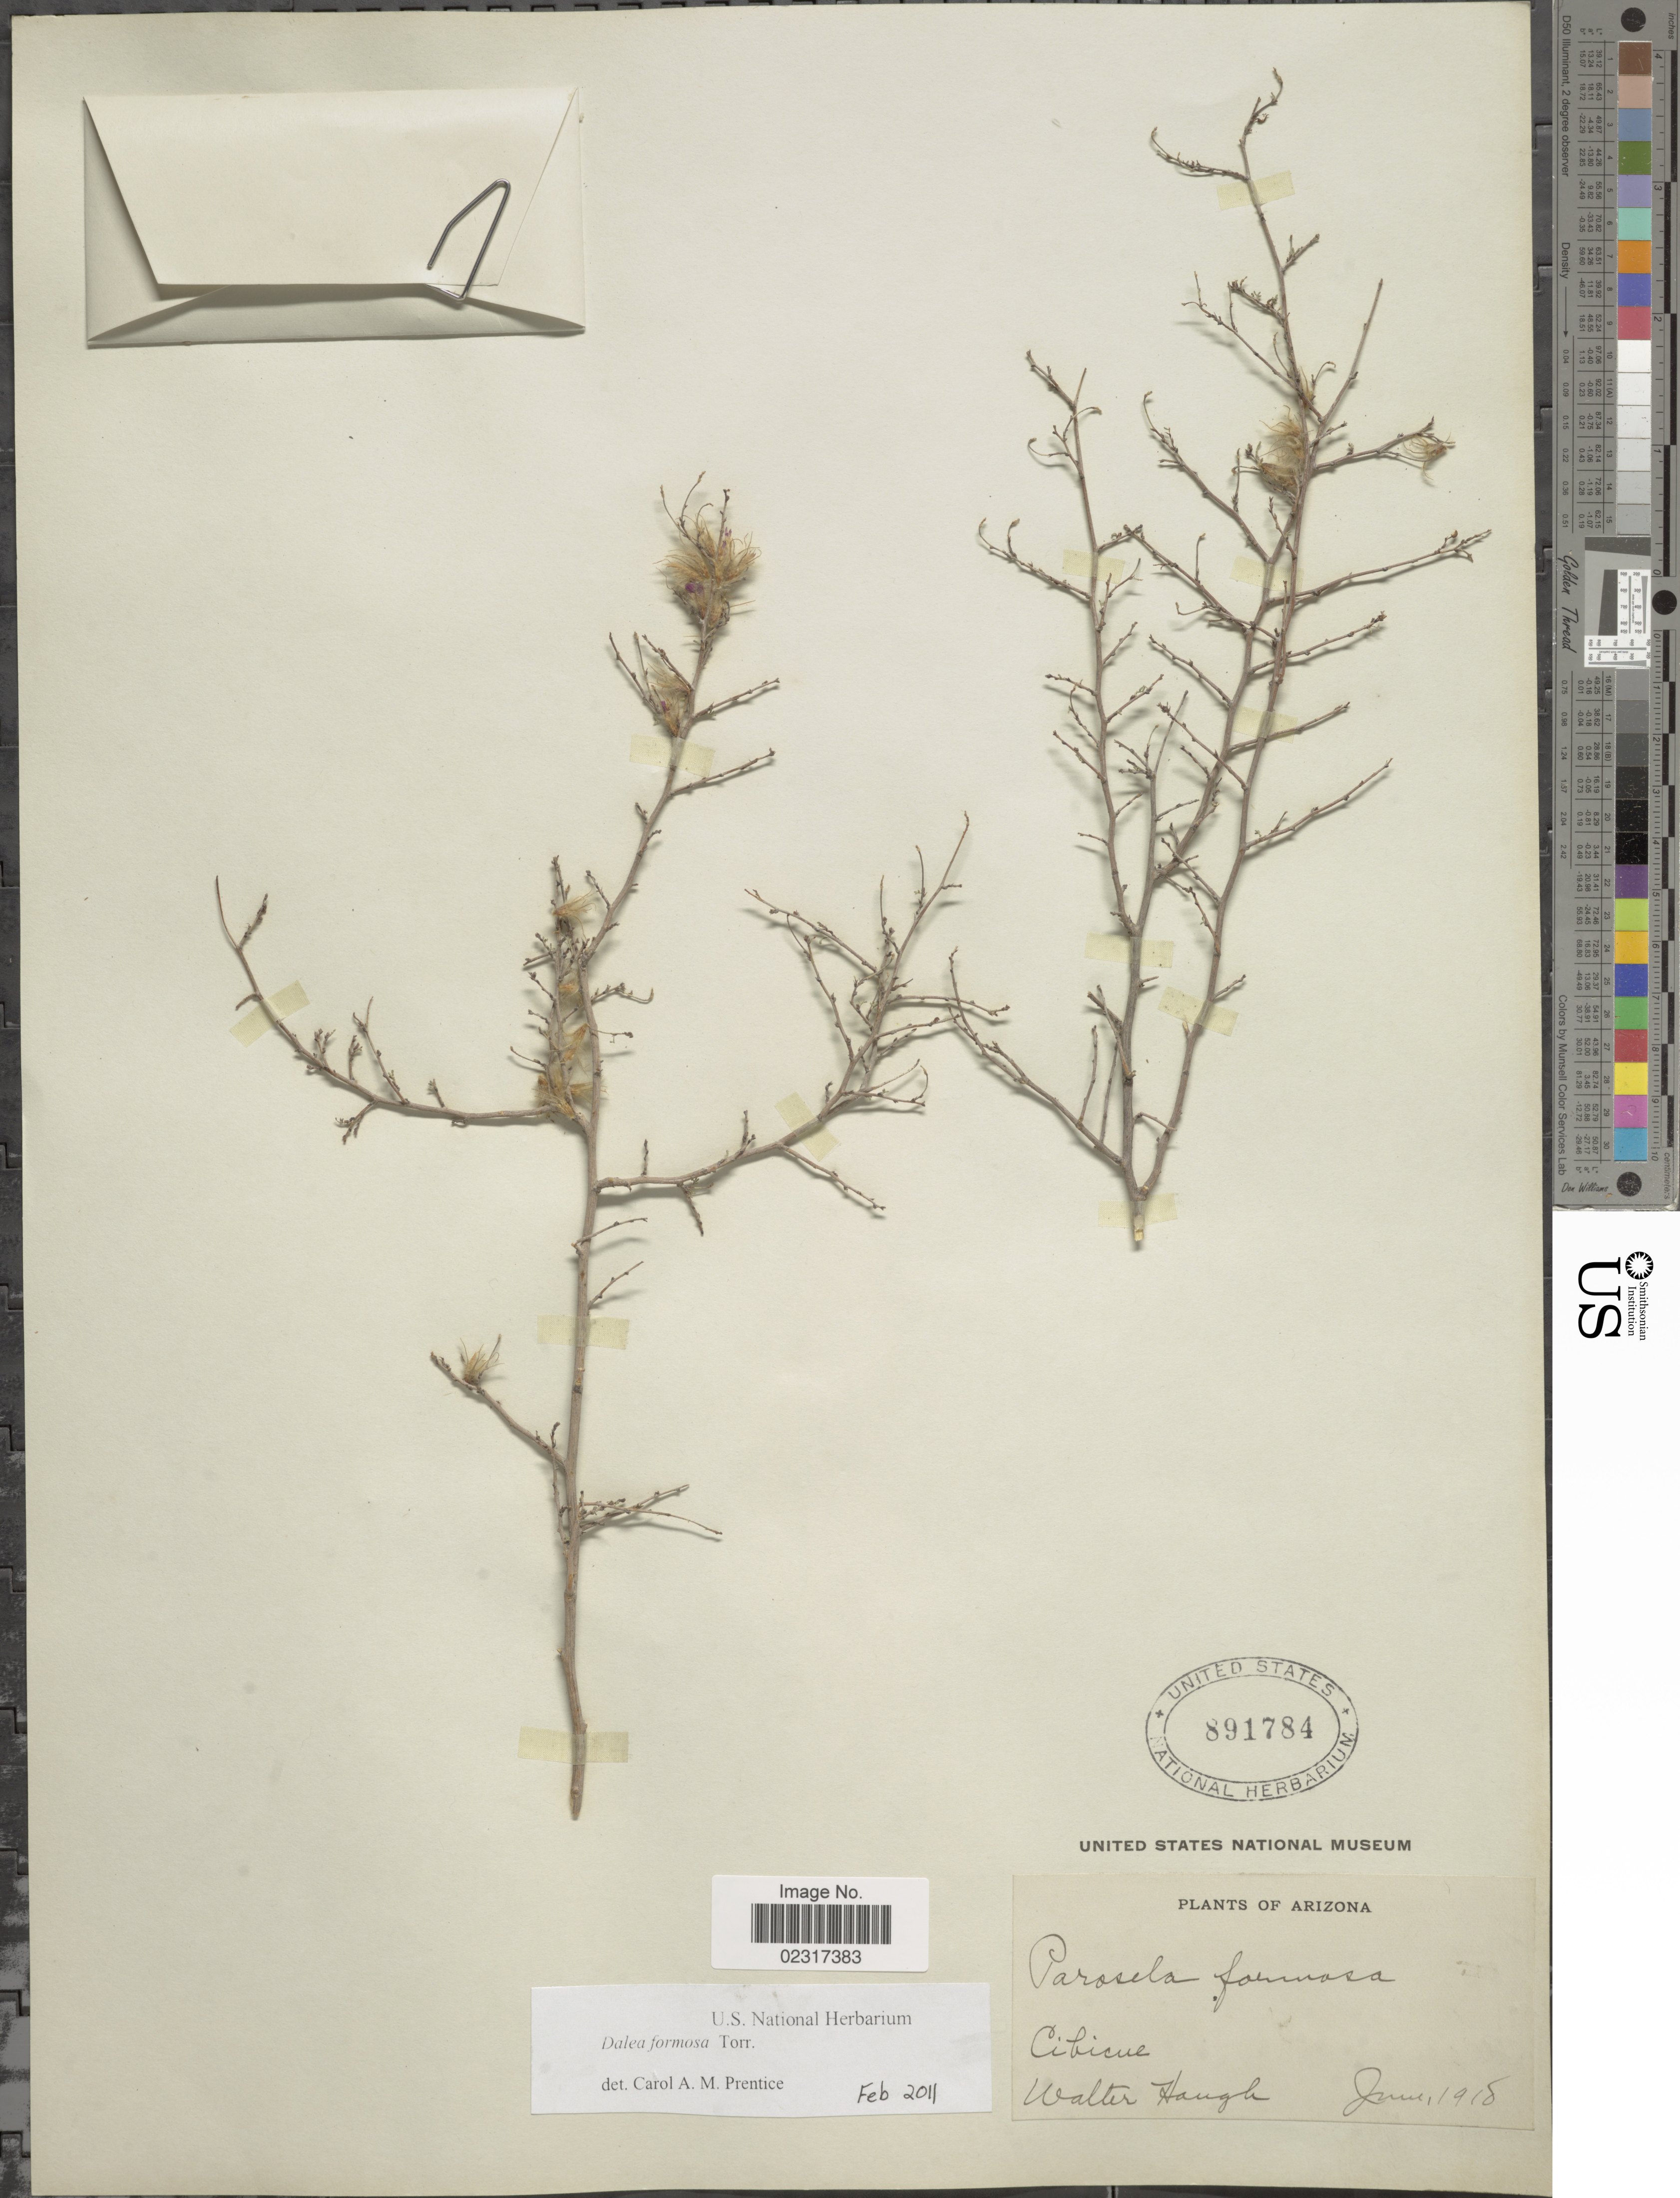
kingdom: Plantae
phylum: Tracheophyta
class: Magnoliopsida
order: Fabales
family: Fabaceae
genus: Dalea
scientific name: Dalea formosa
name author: Torr.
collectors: W. Haugh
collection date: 1918-06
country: United States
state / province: Arizona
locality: Cibecue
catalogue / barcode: US 891784